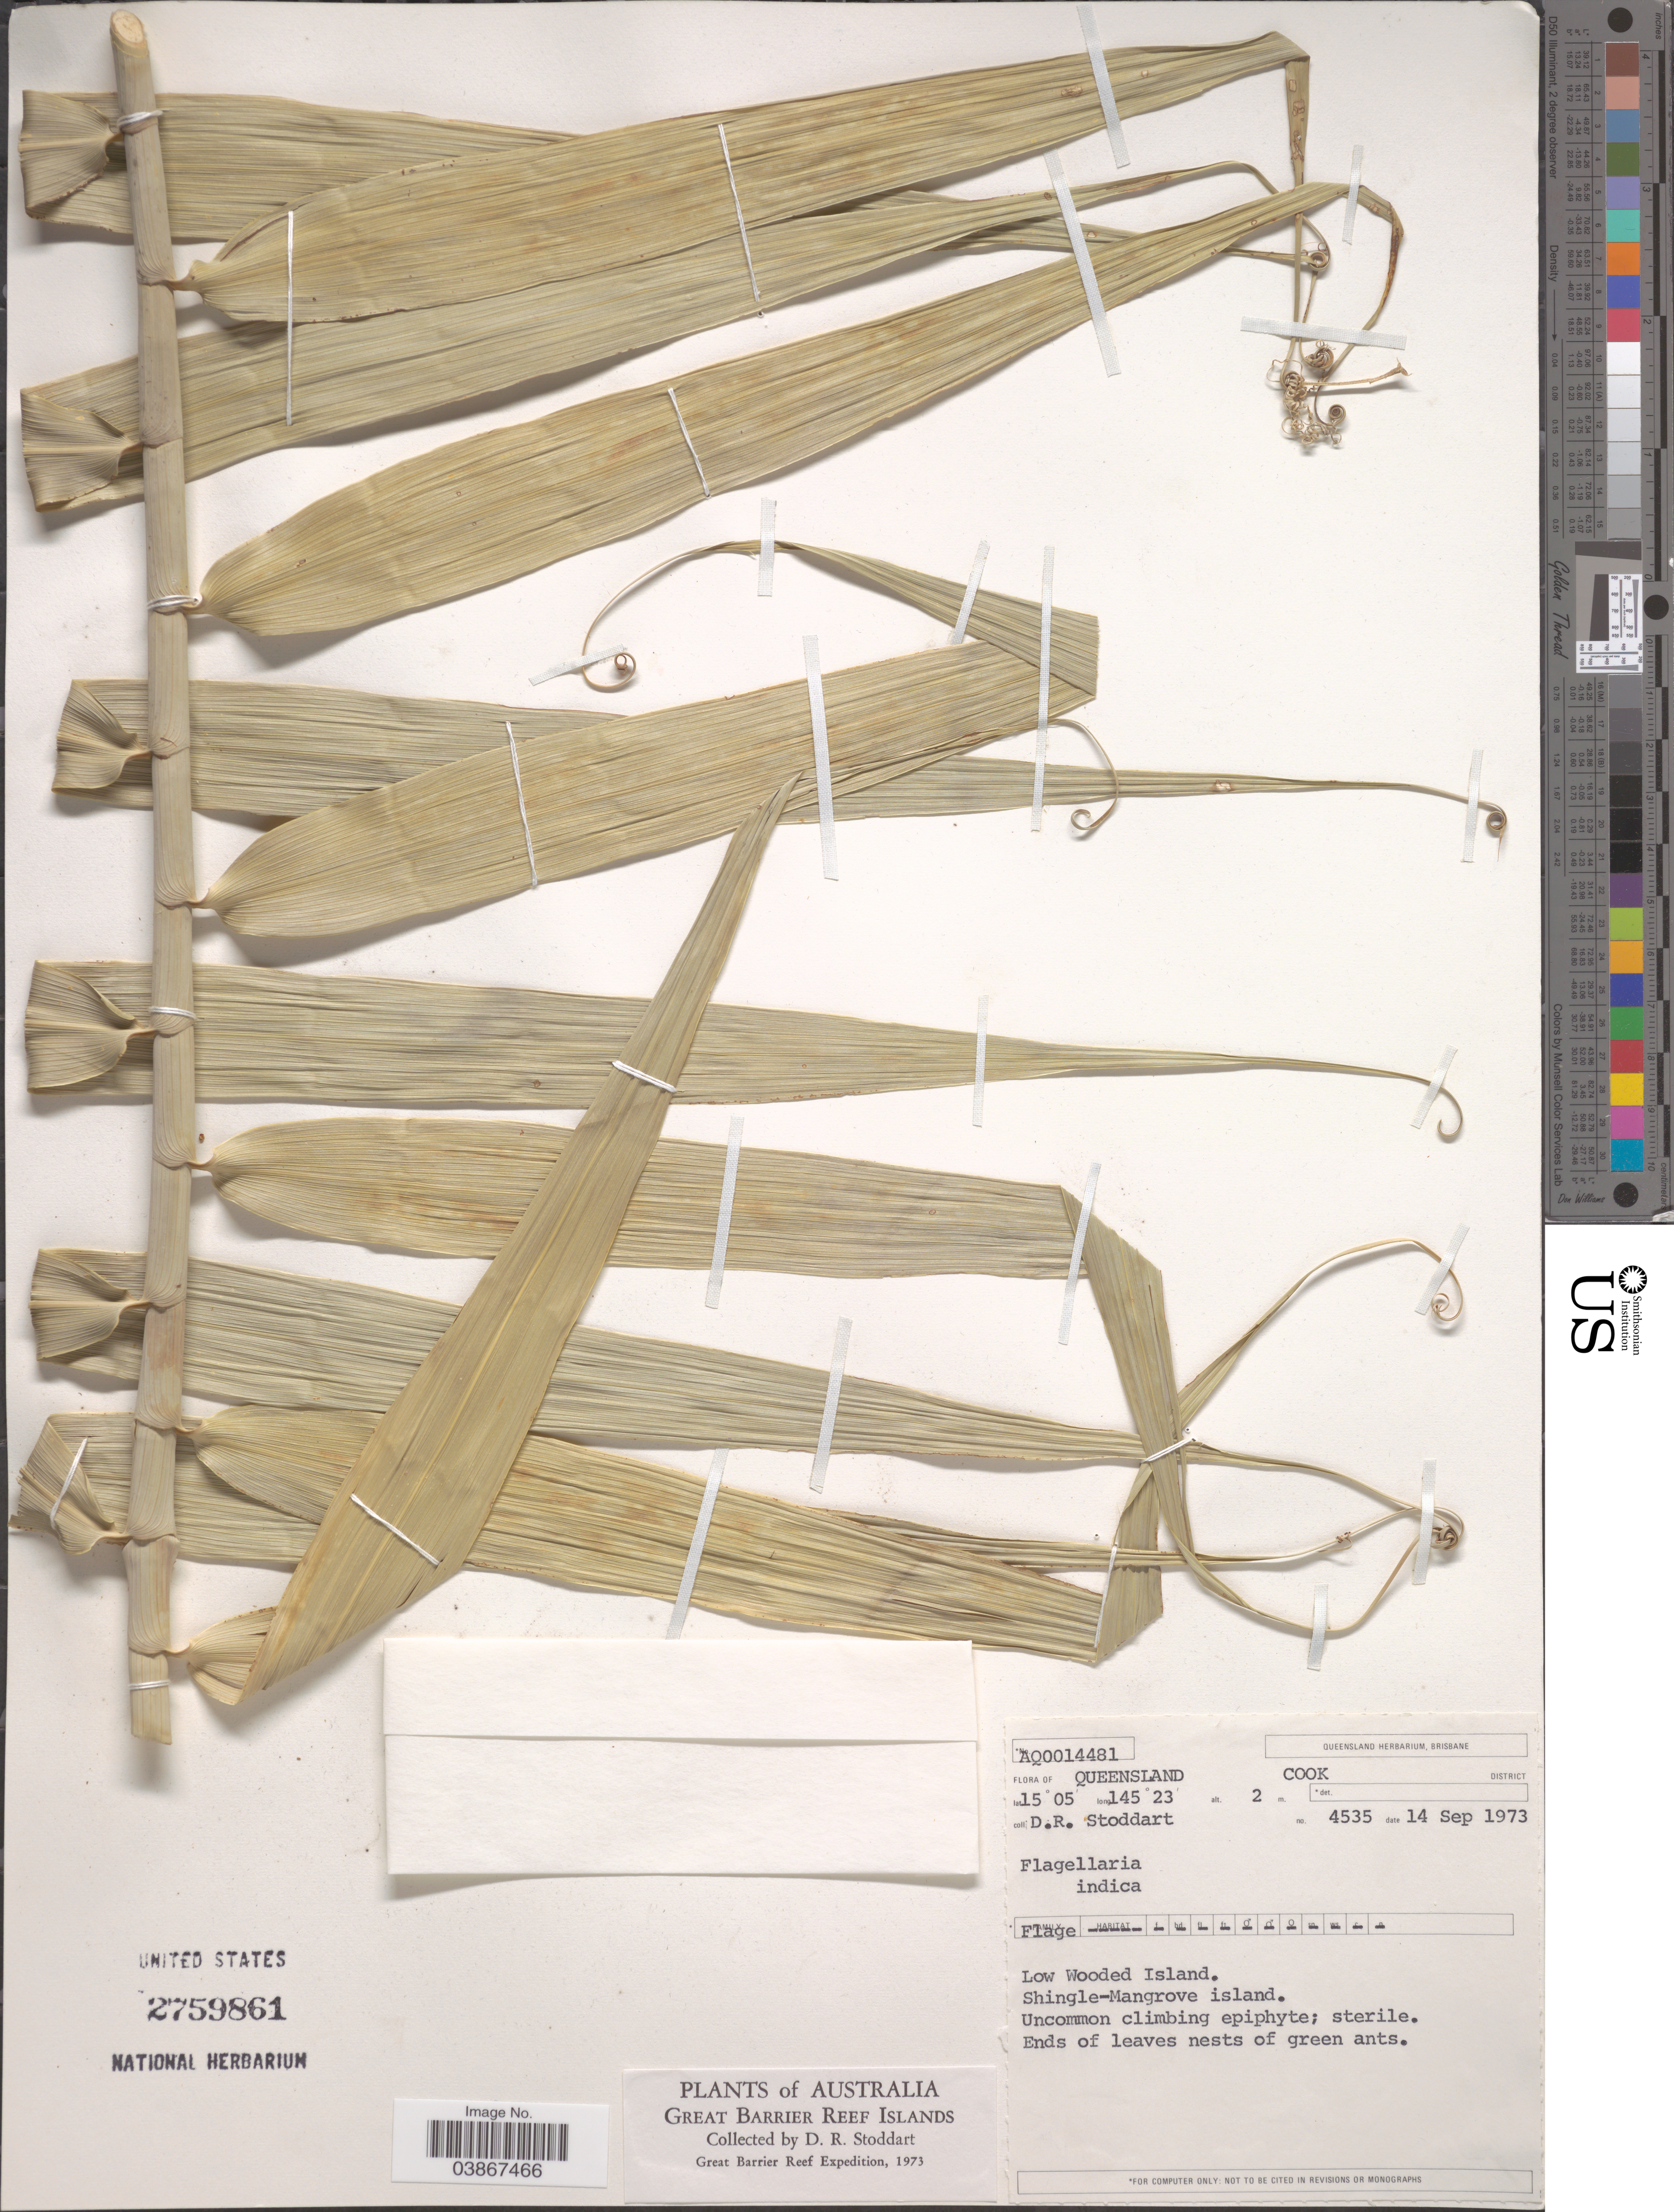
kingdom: Plantae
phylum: Tracheophyta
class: Liliopsida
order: Poales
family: Flagellariaceae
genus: Flagellaria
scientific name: Flagellaria indica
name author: L.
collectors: D. R. Stoddart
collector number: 4535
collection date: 1973-09-14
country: Australia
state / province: Queensland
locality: Great Barrier Reef Islands. Cook District. Low Wooded Island.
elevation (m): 2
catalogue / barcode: US 2759861